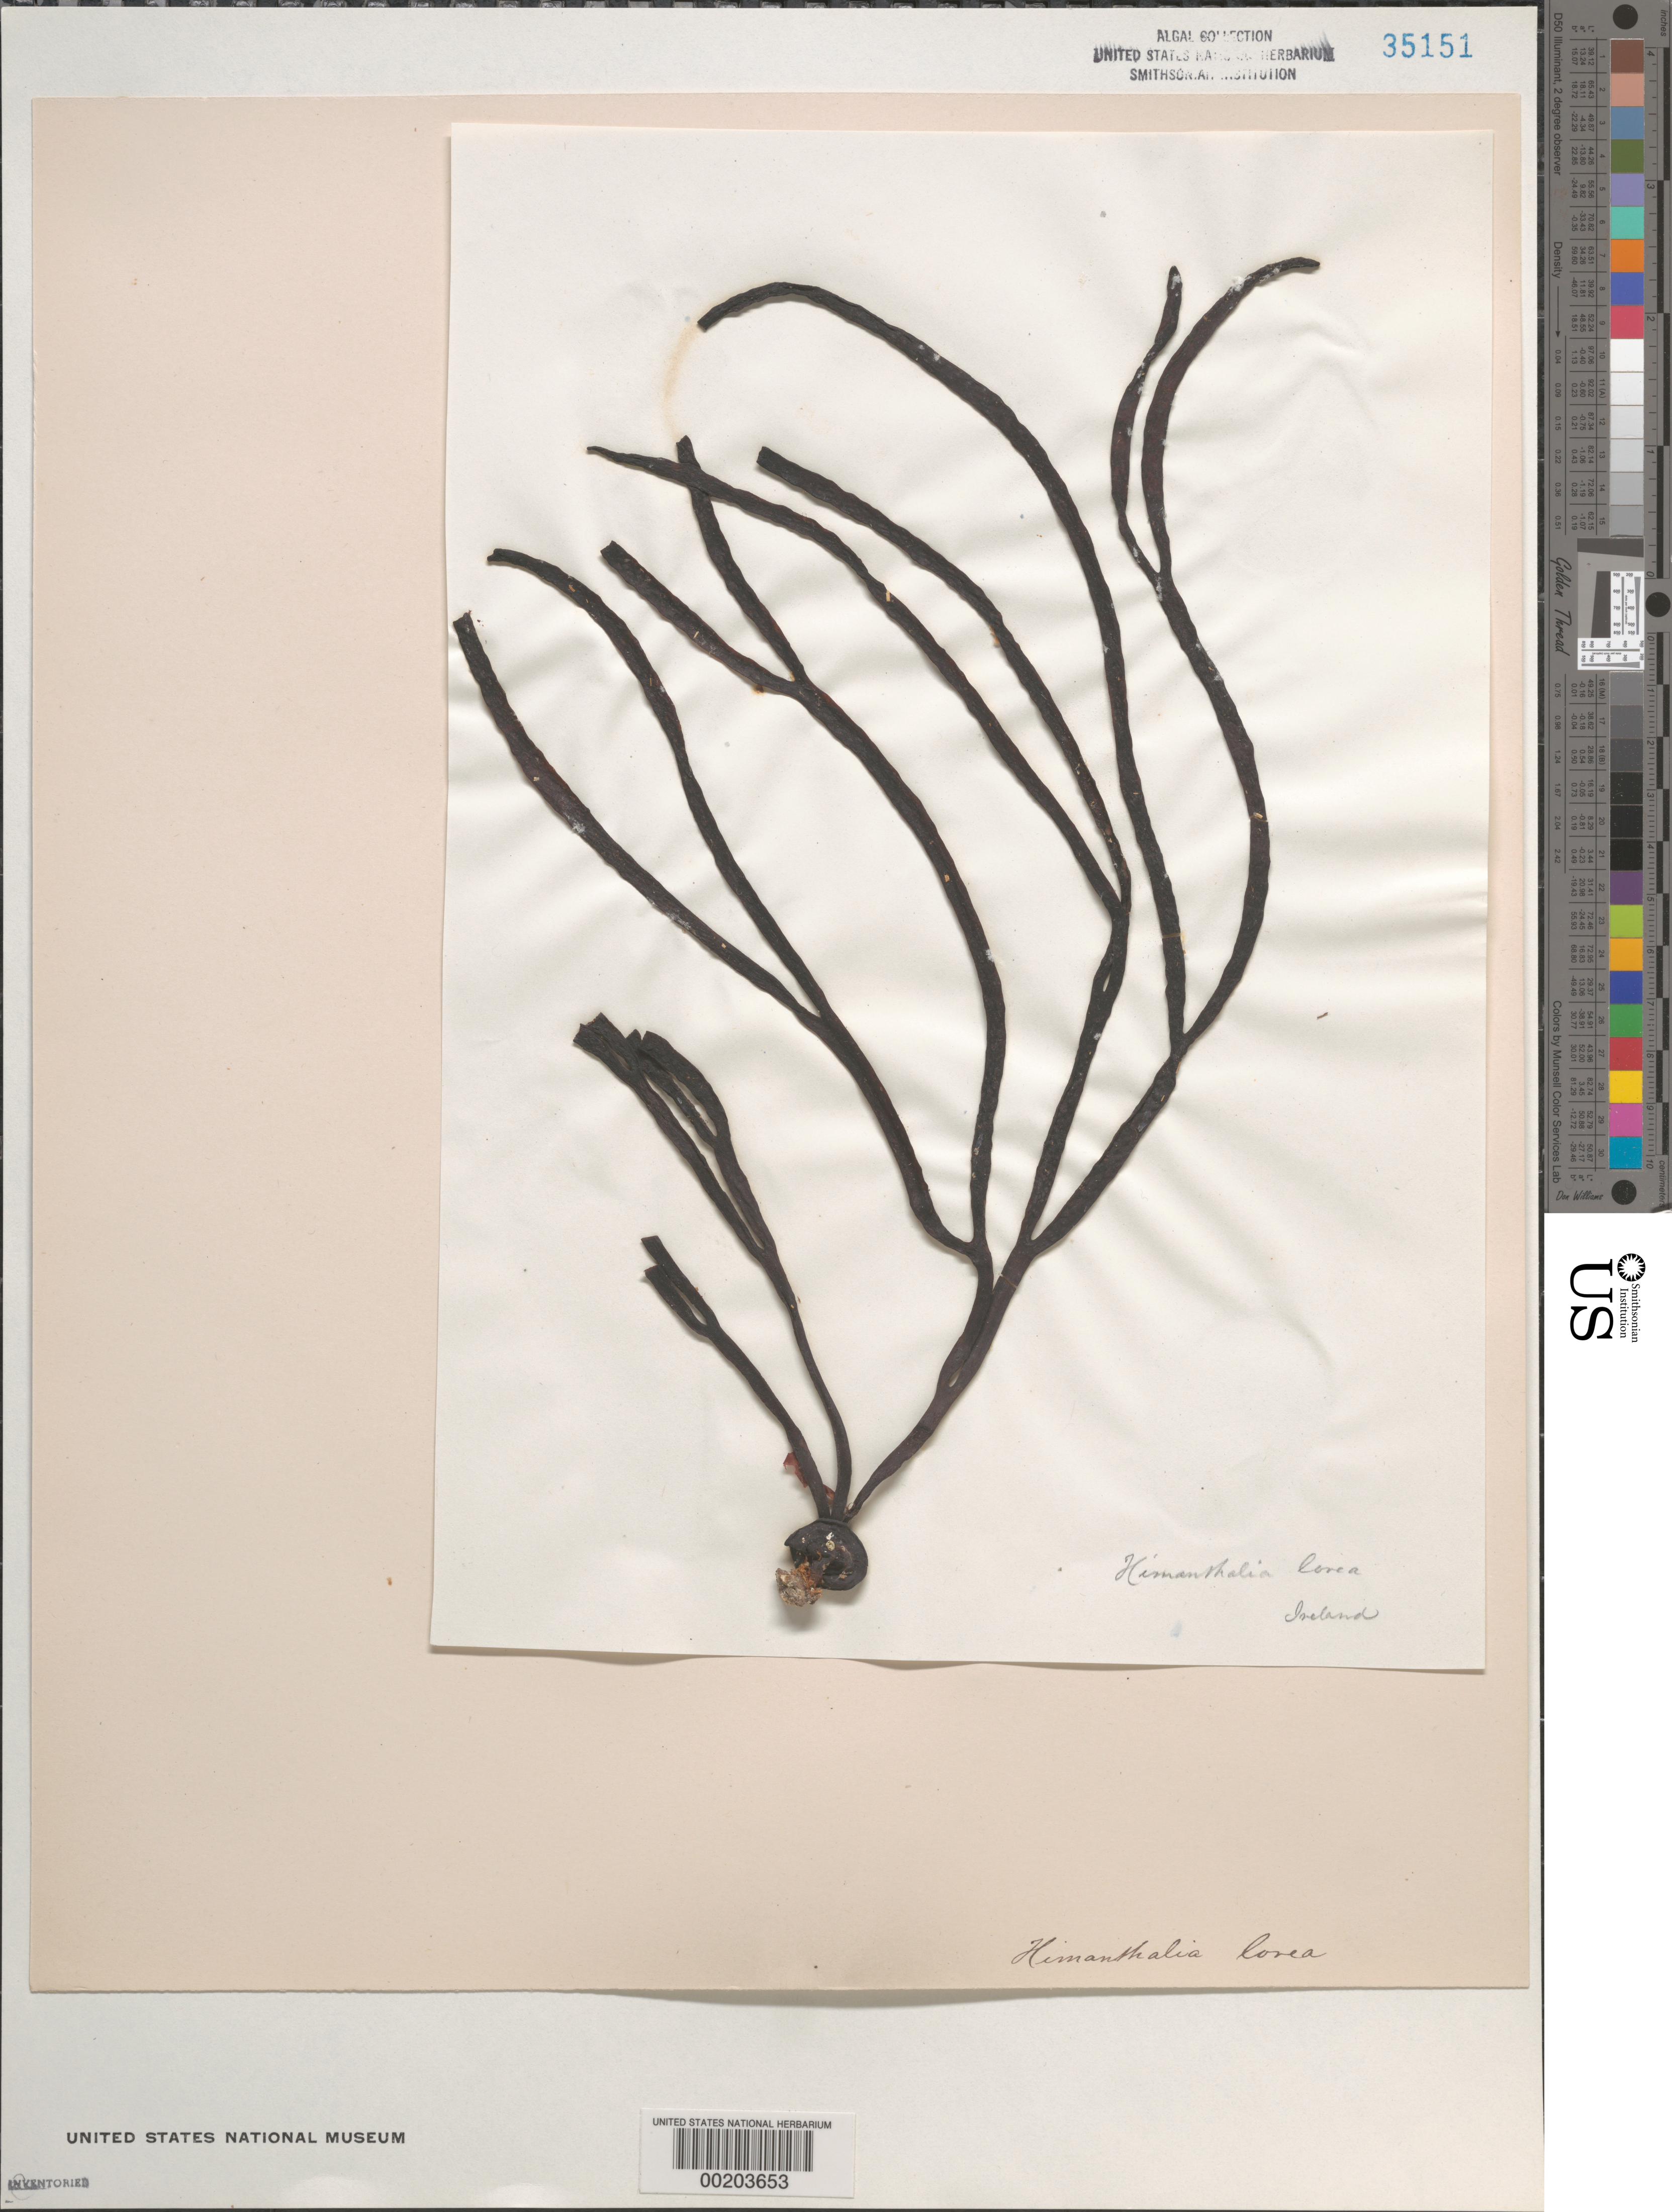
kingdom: Chromista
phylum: Ochrophyta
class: Phaeophyceae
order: Fucales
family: Himanthaliaceae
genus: Himanthalia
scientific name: Himanthalia elongata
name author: (L.) S.F. Gray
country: Ireland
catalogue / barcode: US 35151